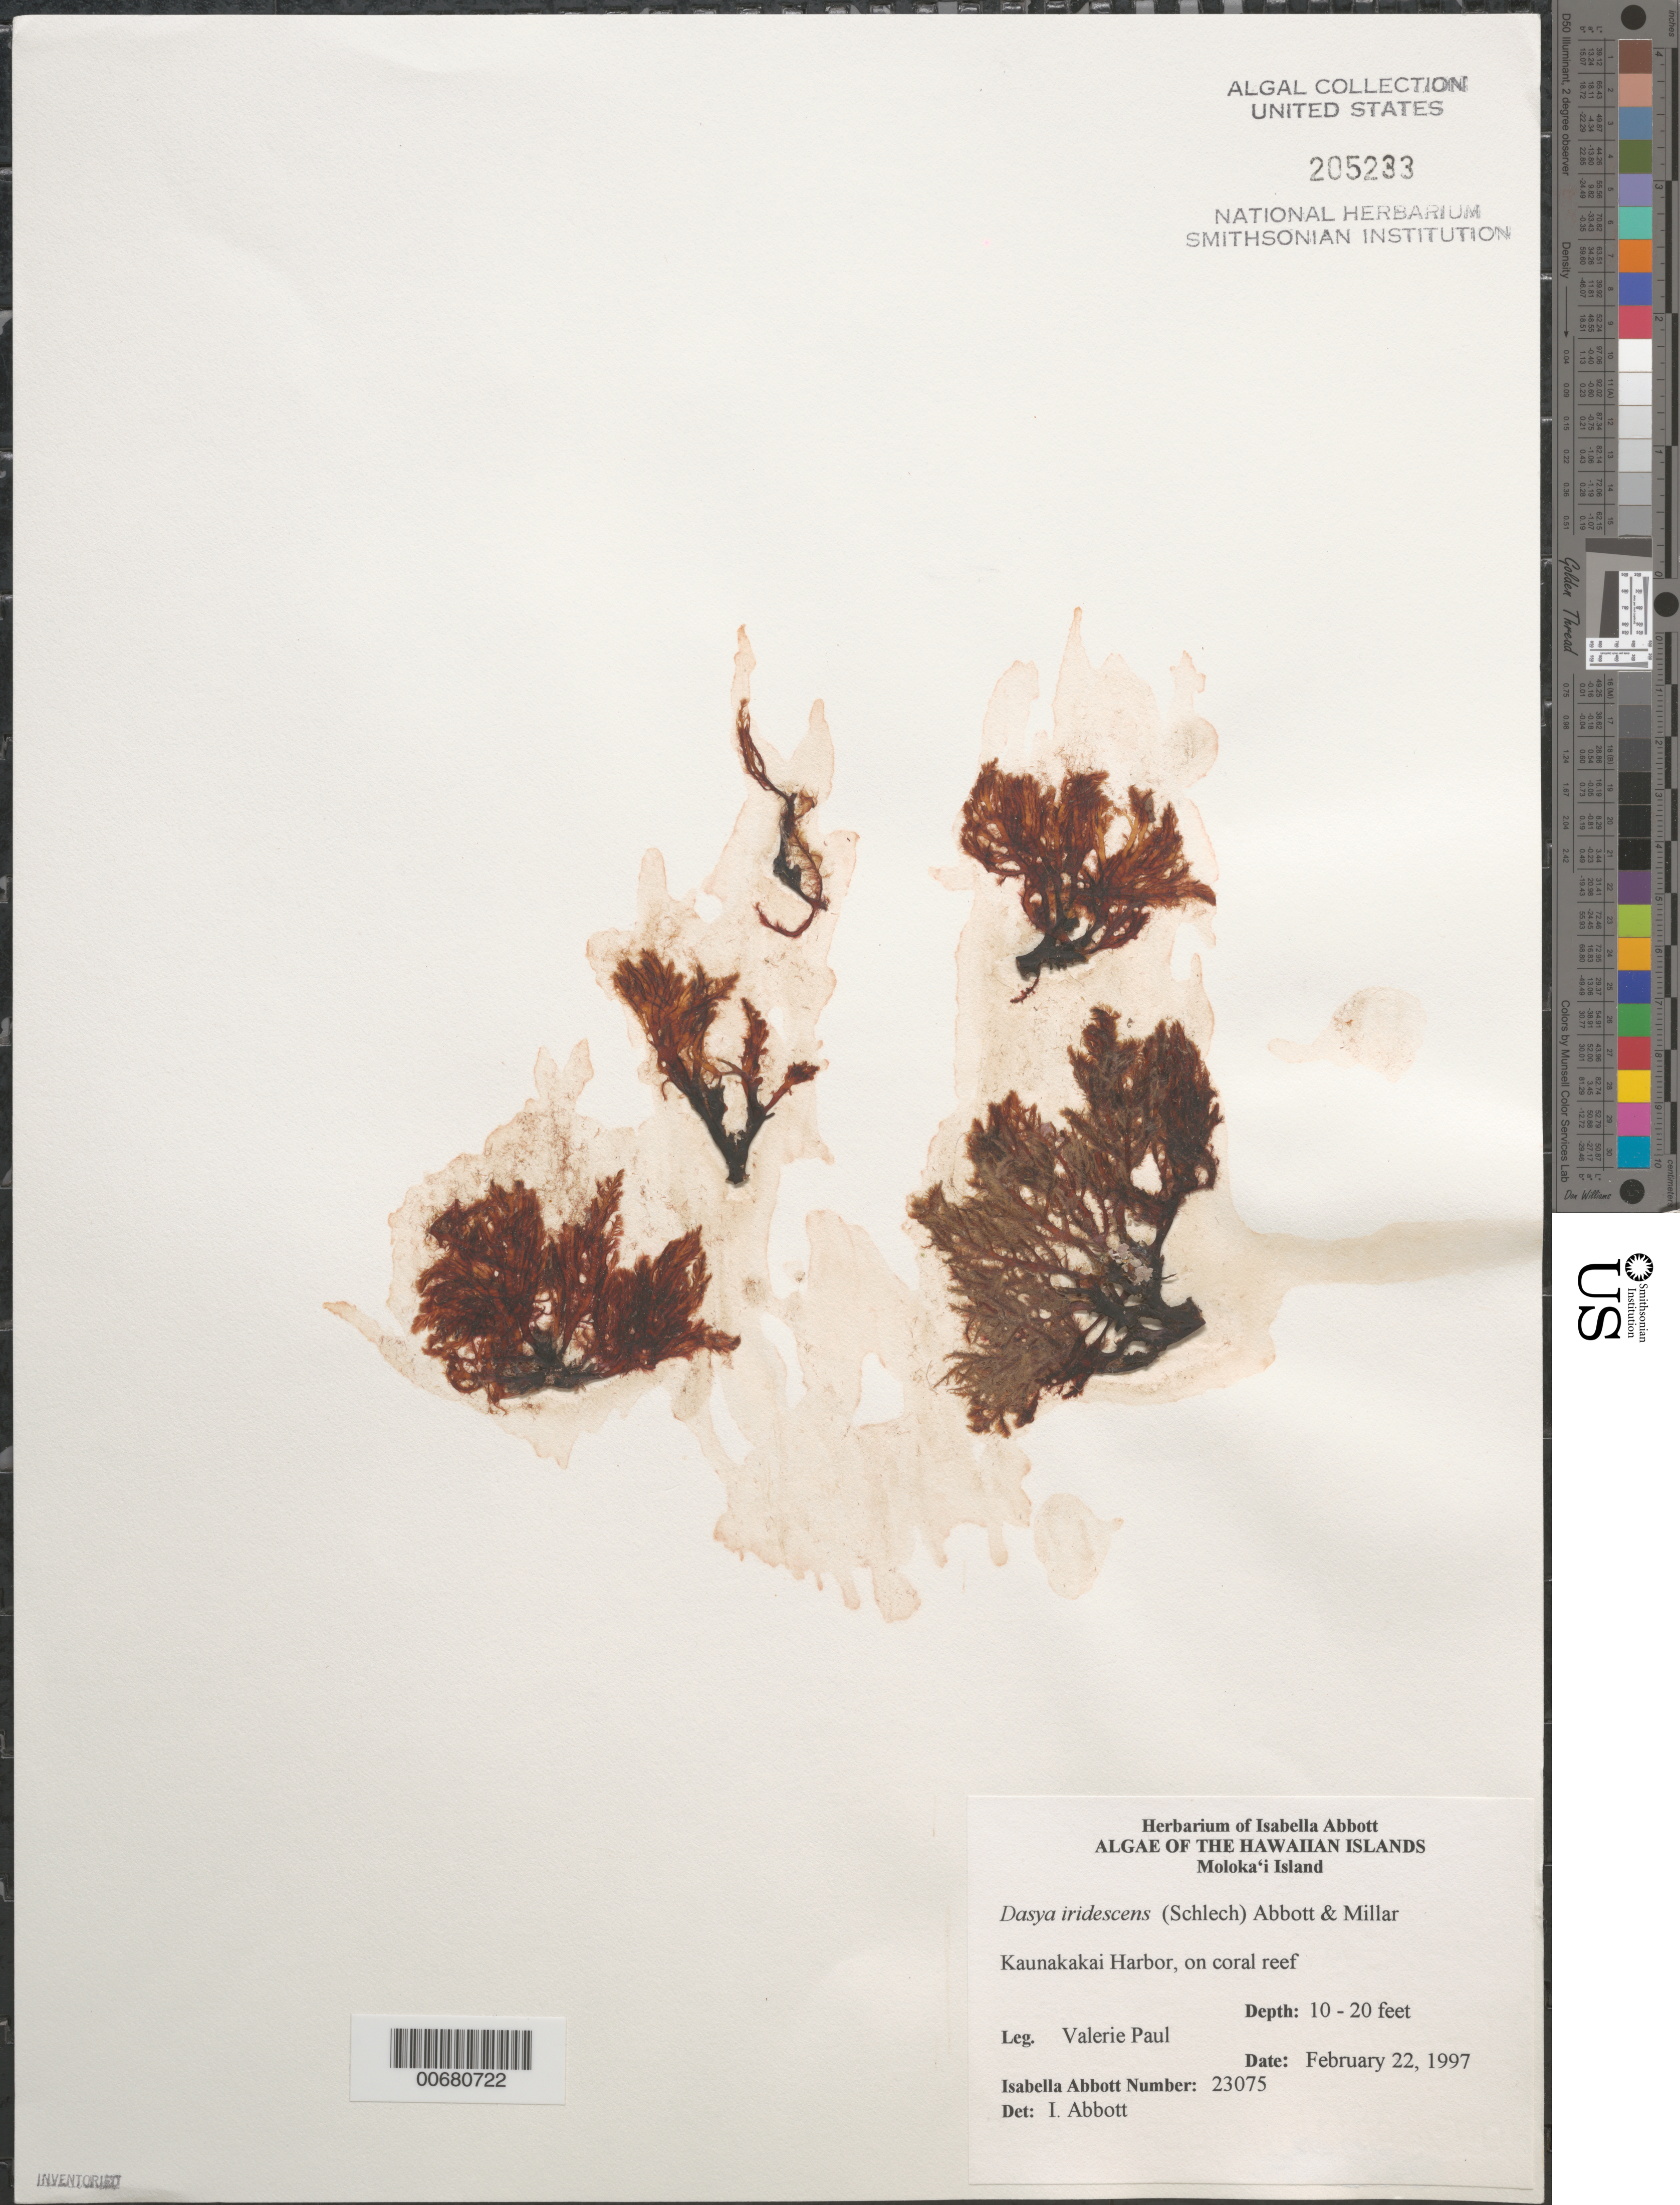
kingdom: Plantae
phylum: Rhodophyta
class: Florideophyceae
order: Ceramiales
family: Dasyaceae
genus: Dasya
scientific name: Dasya iridescens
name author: (Schlech) A.J.K. Millar & I.A. Abbott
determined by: Abbott, Isabella A.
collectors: V. Paul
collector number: IAA 23075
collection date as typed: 22 Feb 1997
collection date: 1997-02-22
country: United States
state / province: Hawaii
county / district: Maui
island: Moloka'i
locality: Kaunakakai Harbor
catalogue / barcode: US 205233